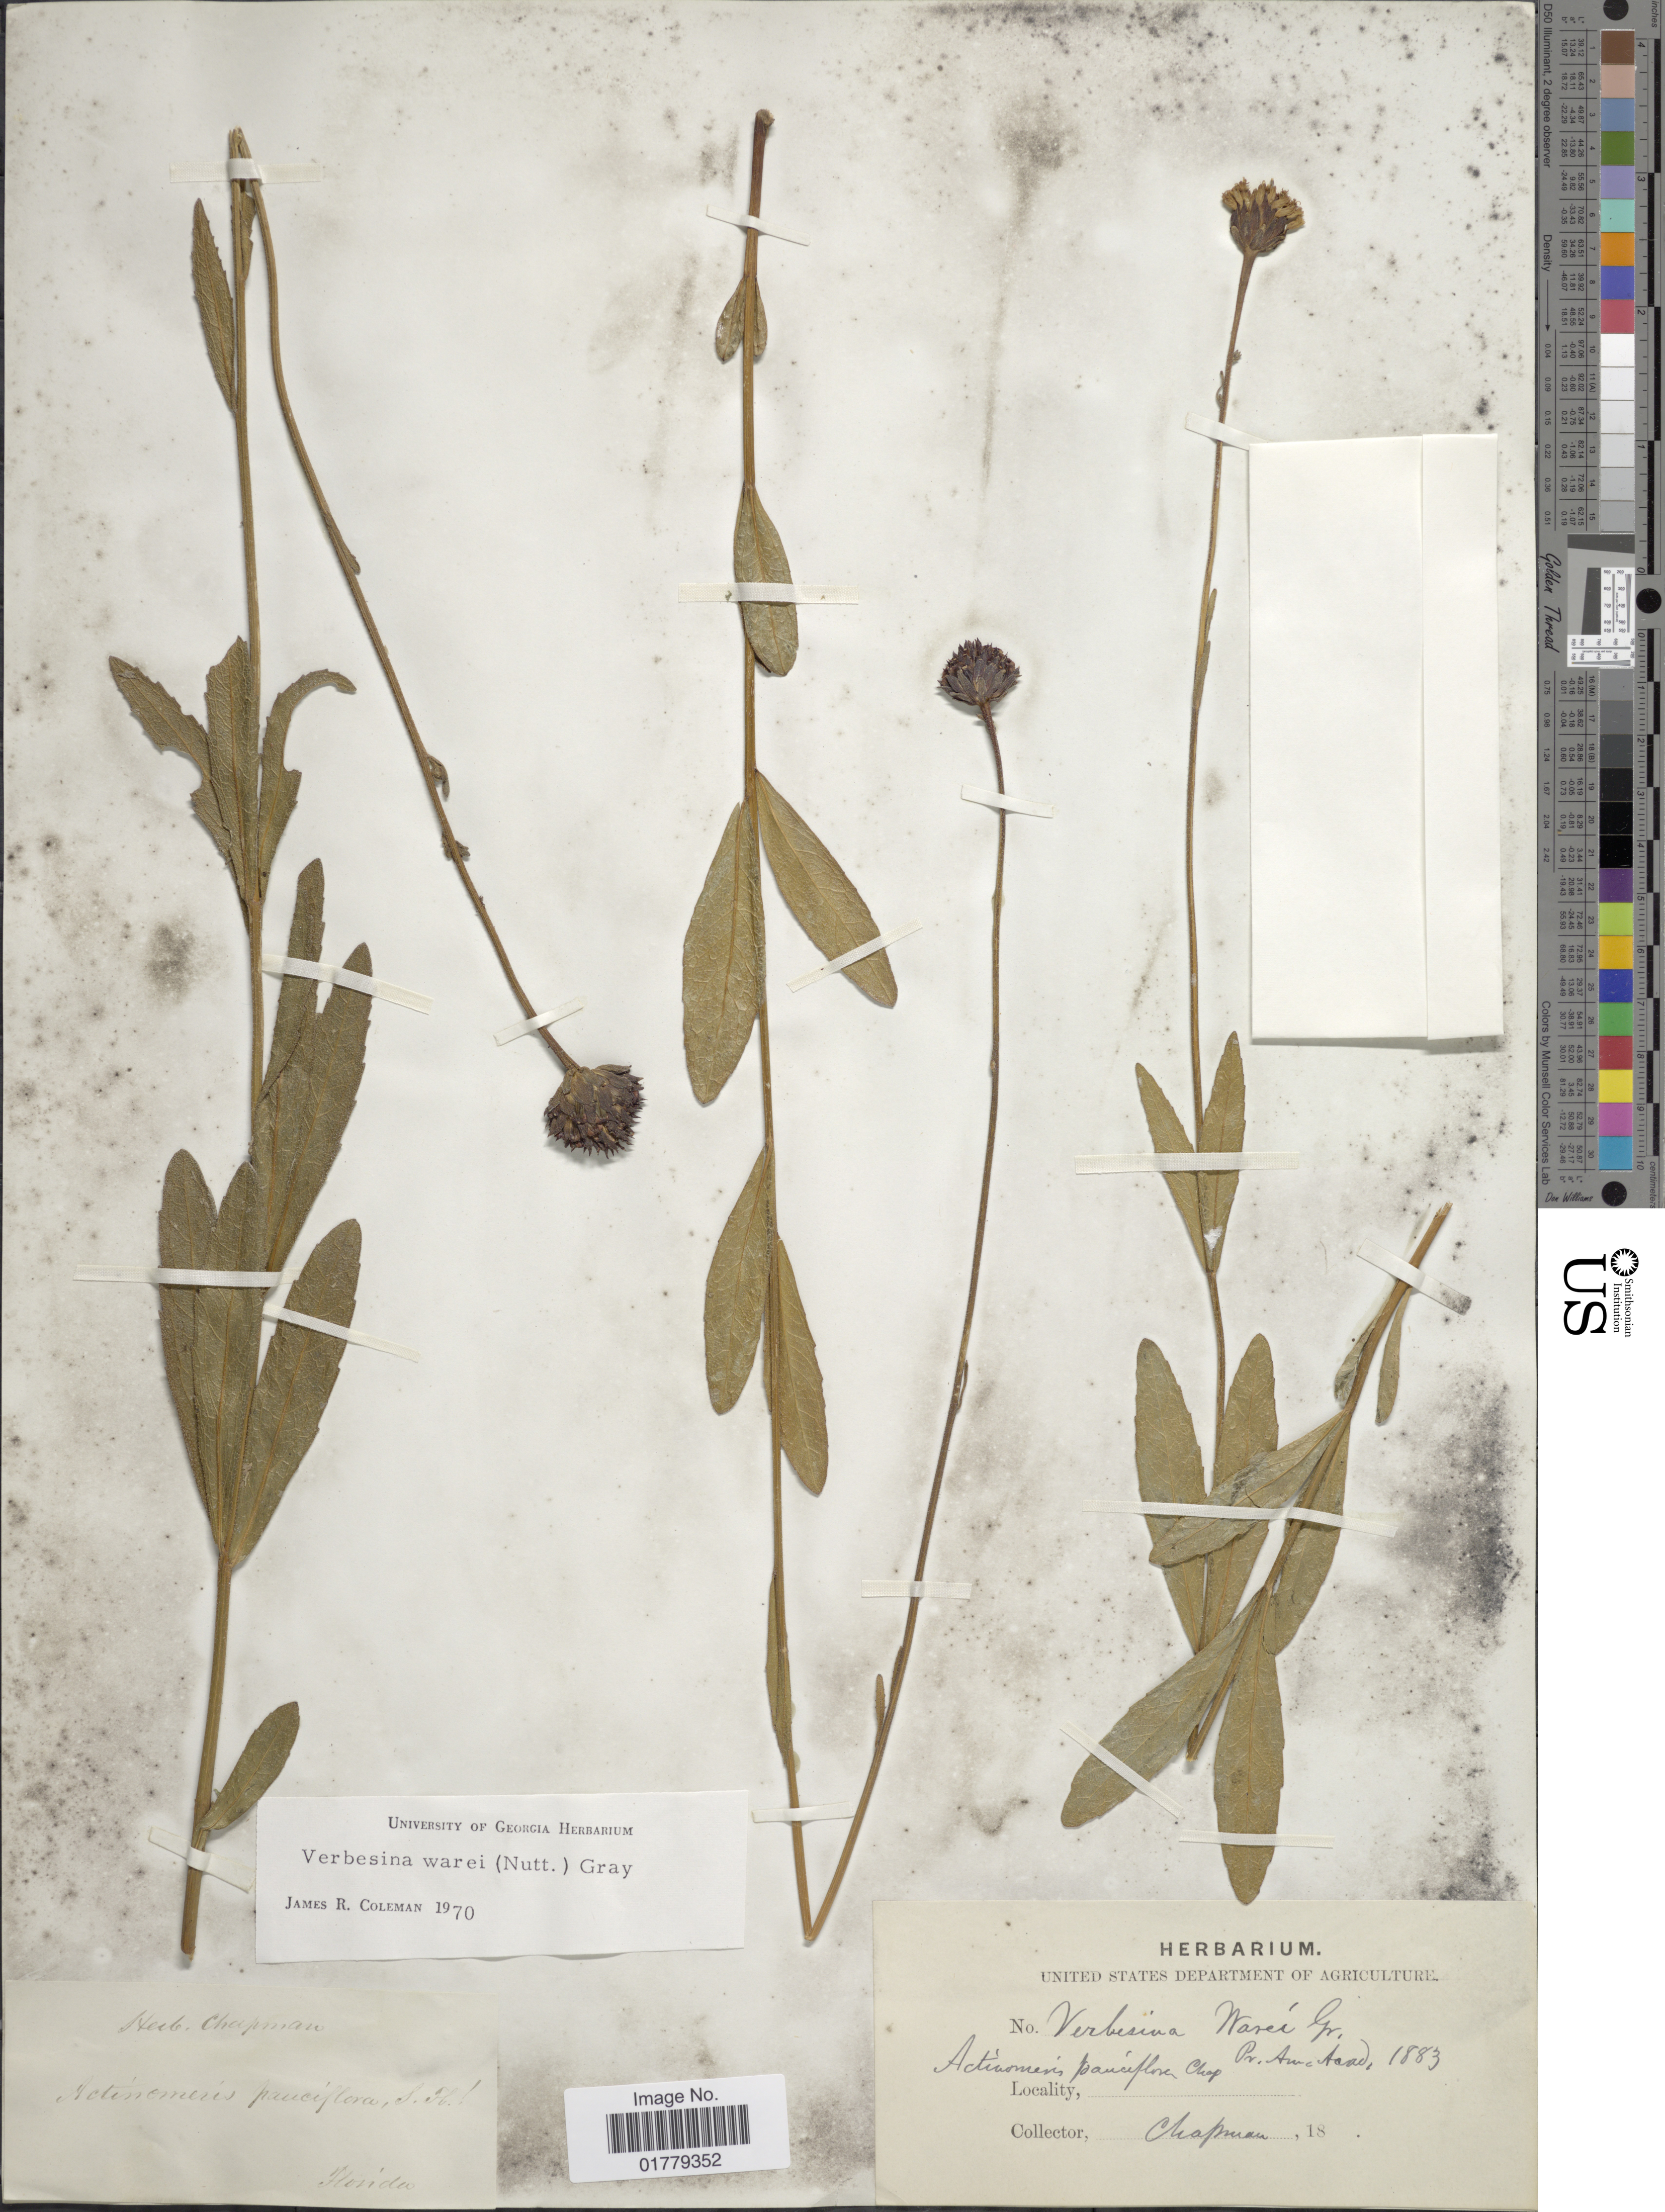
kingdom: Plantae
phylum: Tracheophyta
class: Magnoliopsida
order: Asterales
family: Asteraceae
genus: Verbesina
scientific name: Verbesina warei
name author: (Nutt.) A. Gray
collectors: A. Chapman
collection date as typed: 18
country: United States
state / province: Florida